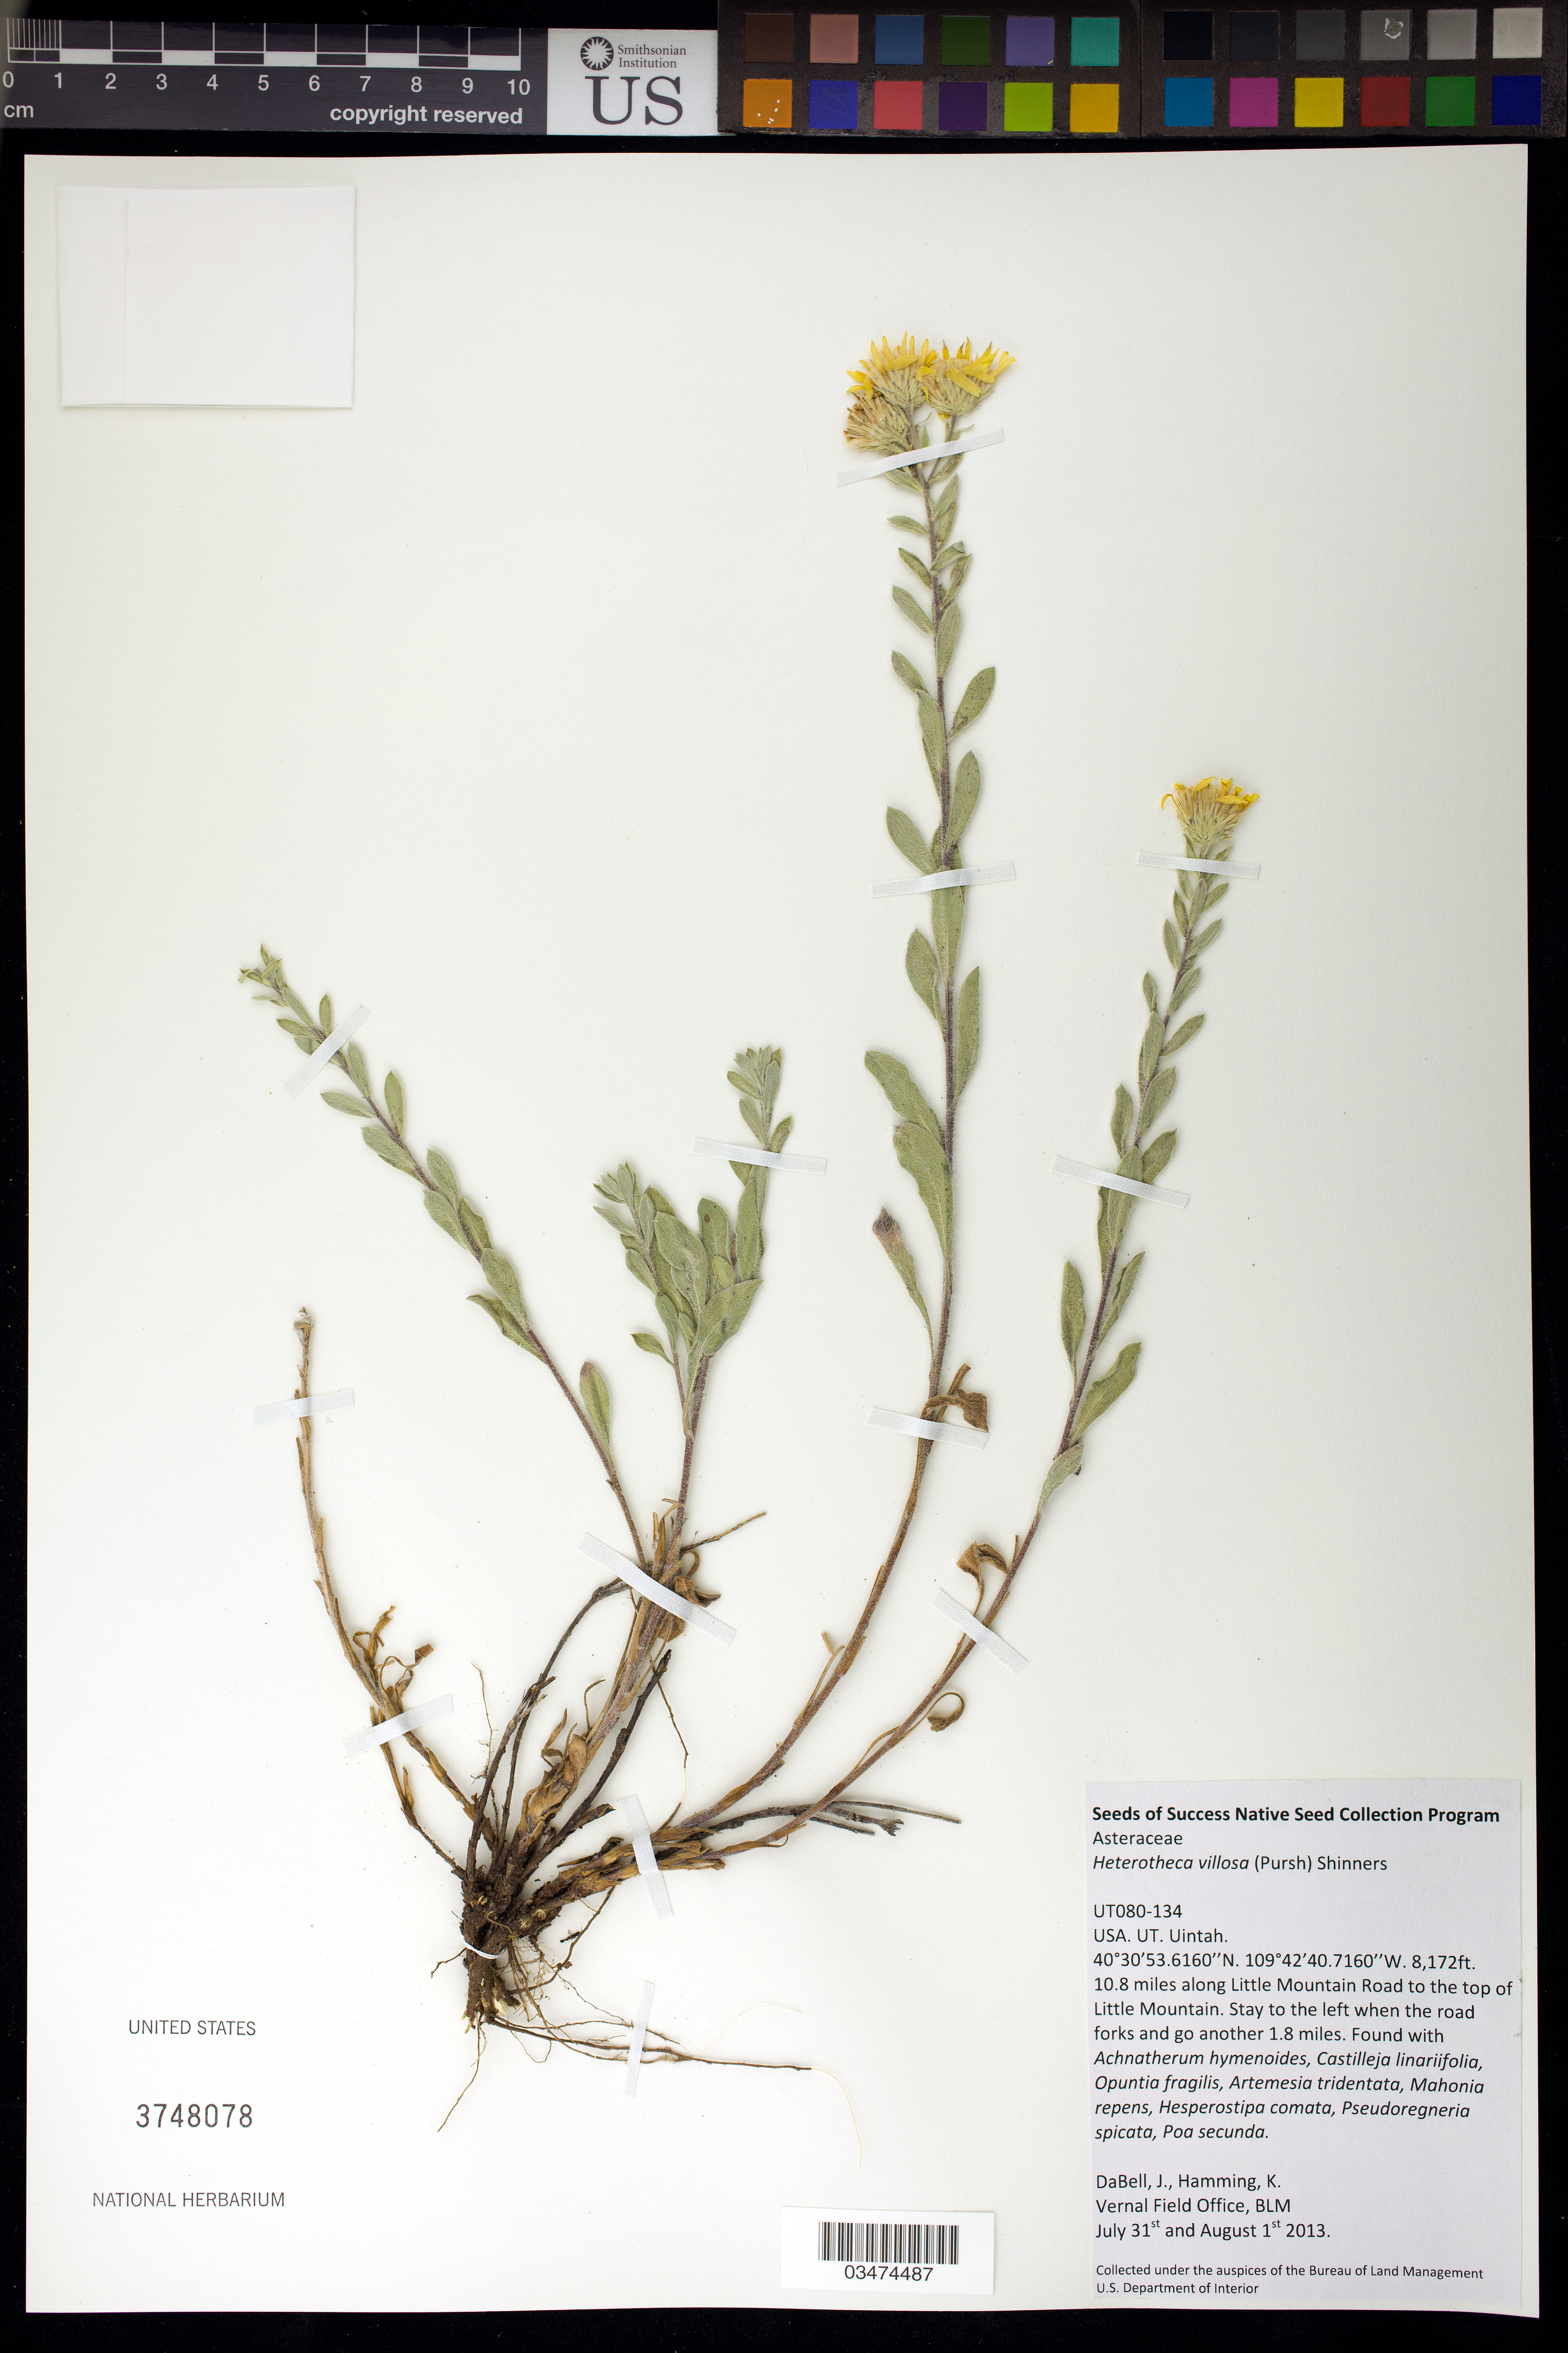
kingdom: Plantae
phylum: Tracheophyta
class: Magnoliopsida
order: Asterales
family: Asteraceae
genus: Heterotheca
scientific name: Heterotheca villosa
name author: (Pursh) Shinners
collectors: J. DaBell & K. Hamming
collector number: UT080-134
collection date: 2013-07-31,2013-08-01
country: United States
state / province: Utah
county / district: Uintah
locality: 10.8 miles along Little Mountain Rd to the top of Little Mtn, stay to the left when the road forks and go 1.8 miles.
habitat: With Mahonia repens, Opuntia fragilis, Poa secunda, ect.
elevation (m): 2491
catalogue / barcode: US 3748078